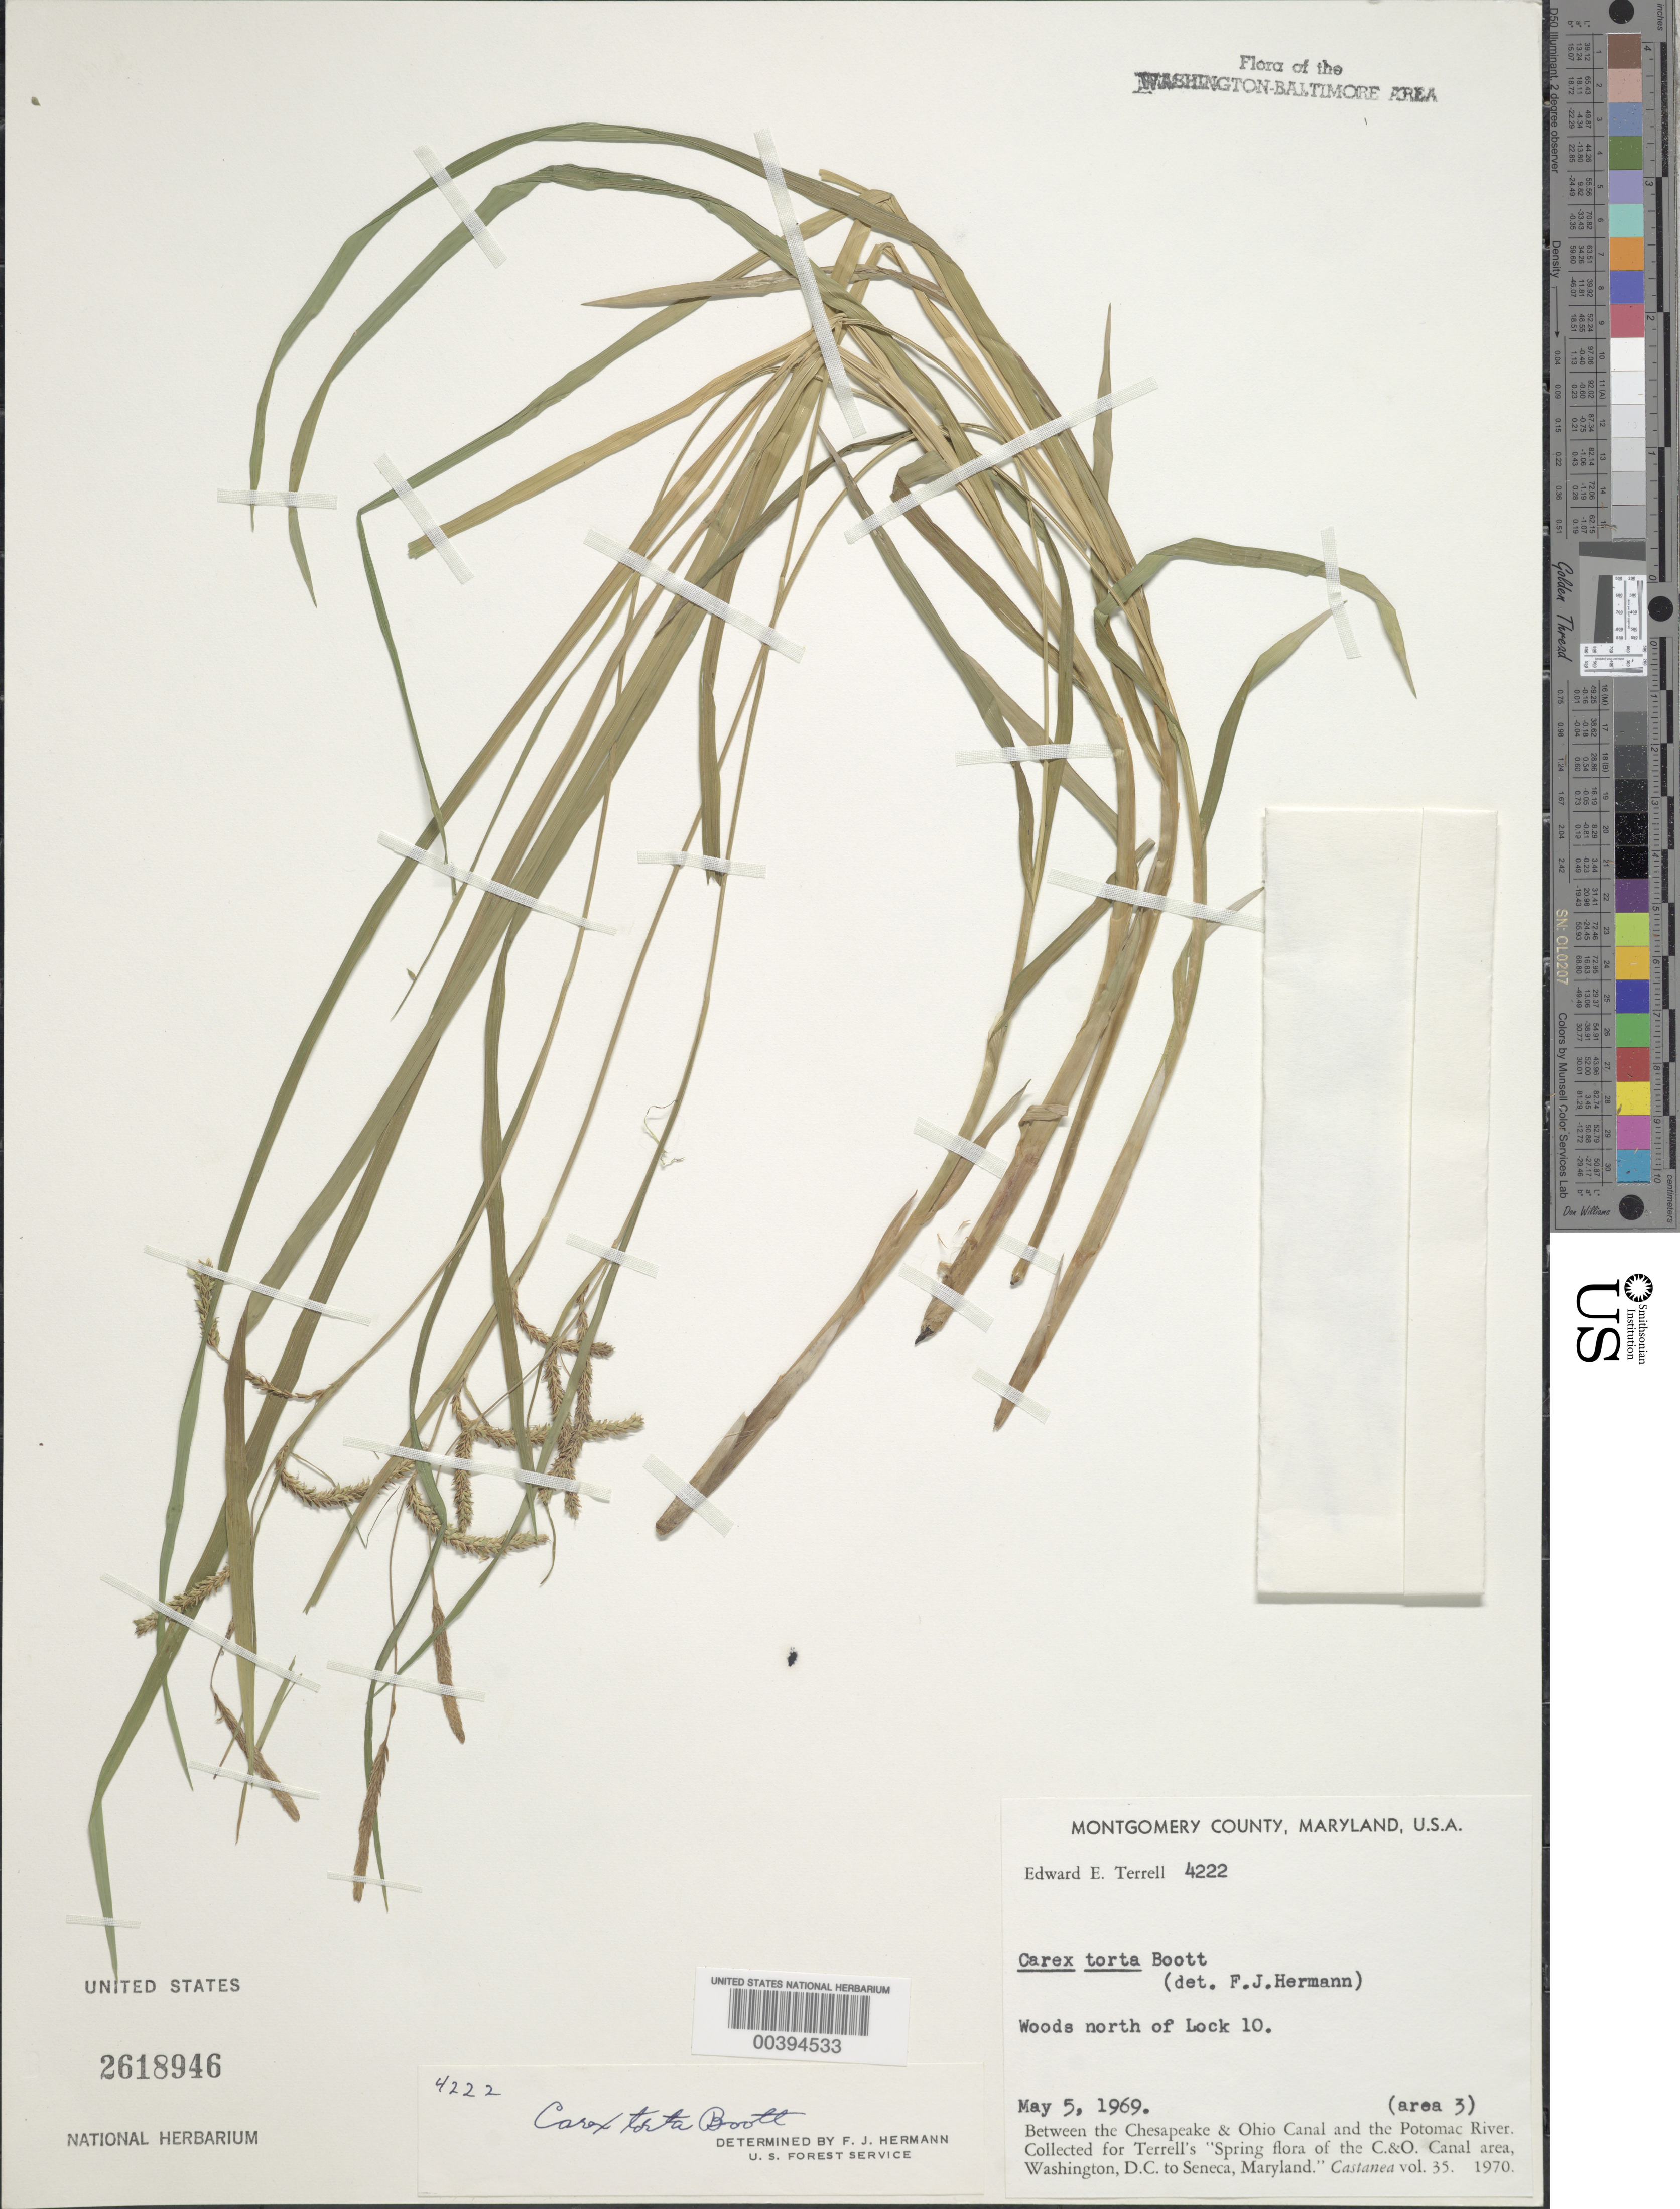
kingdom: Plantae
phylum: Tracheophyta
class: Liliopsida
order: Poales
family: Cyperaceae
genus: Carex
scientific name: Carex torta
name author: Boott ex Tuck.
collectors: E. E. Terrell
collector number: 4222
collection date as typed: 05 May 1969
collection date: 1969-05-05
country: United States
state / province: Maryland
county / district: Montgomery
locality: North of Lock 10 C. & O. Canal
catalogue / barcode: US 2618946